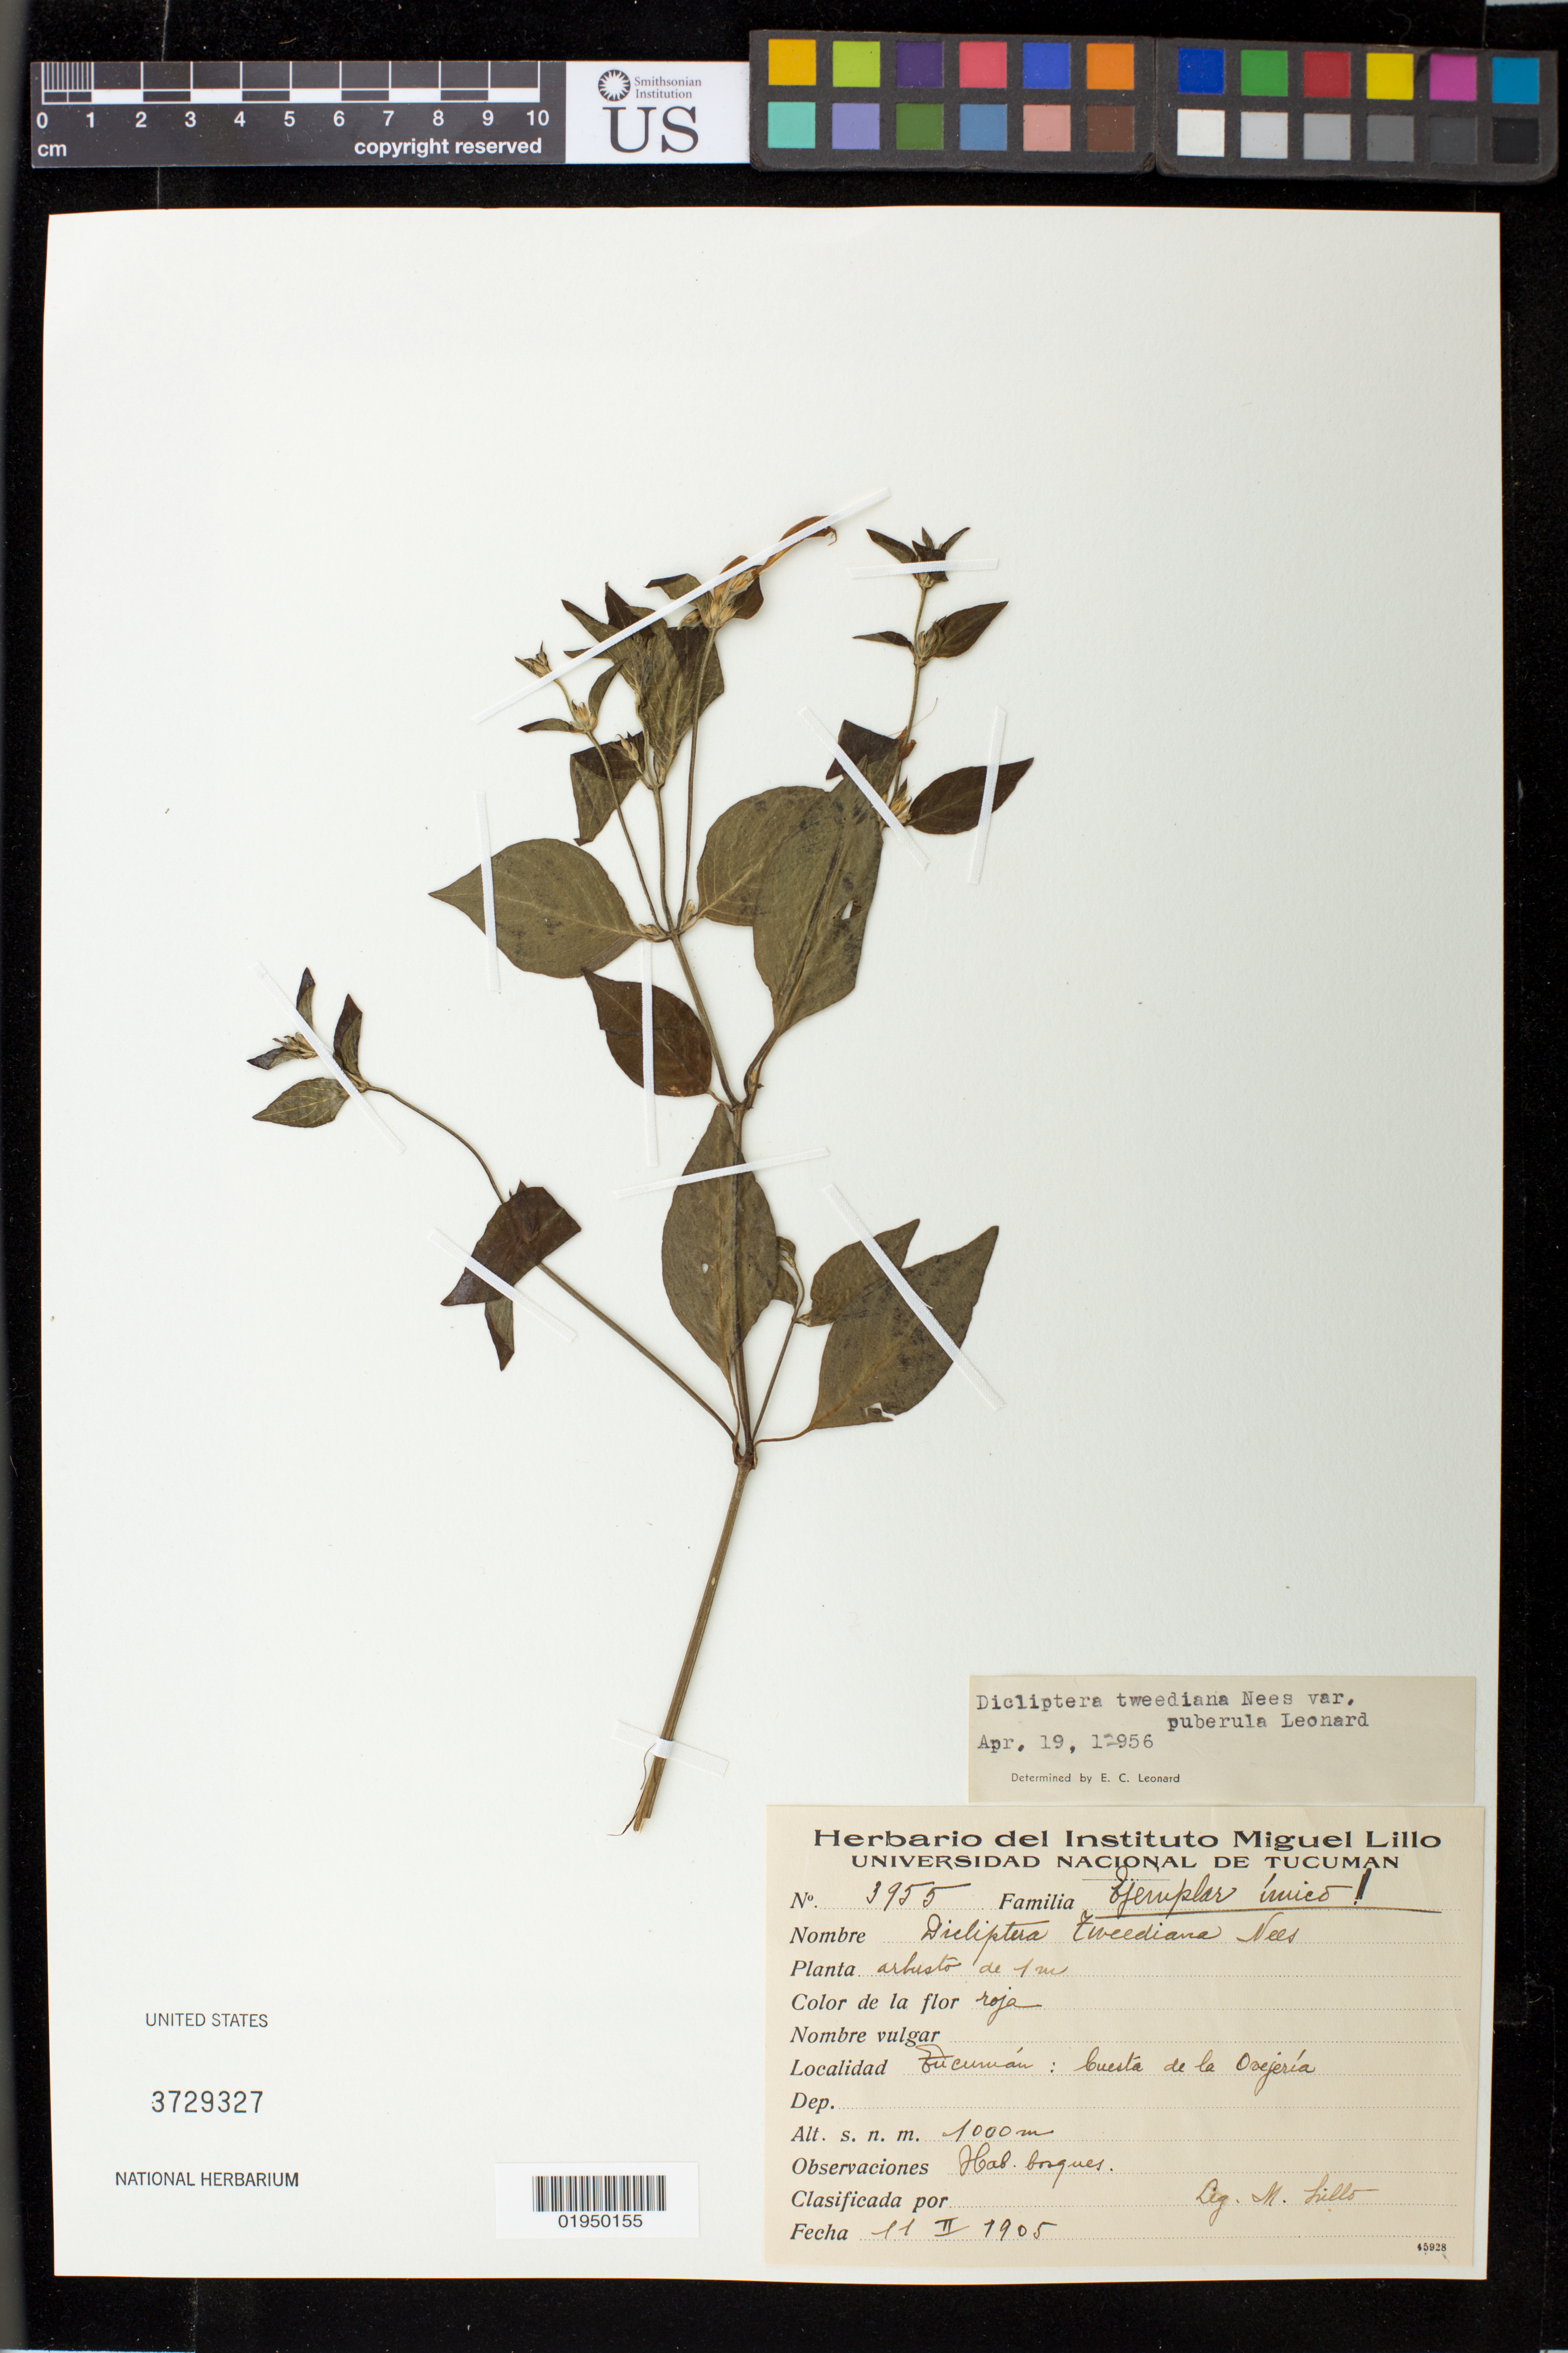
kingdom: Plantae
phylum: Tracheophyta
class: Magnoliopsida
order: Lamiales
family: Acanthaceae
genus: Dicliptera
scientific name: Dicliptera squarrosa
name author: Nees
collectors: M. Lillo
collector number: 3955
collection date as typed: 11-II-1905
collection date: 1905-02-11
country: Argentina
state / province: Tucuman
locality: Tucuman: Cuesta de la Ovejería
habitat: hab. bosques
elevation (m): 1000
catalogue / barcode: US 3729327